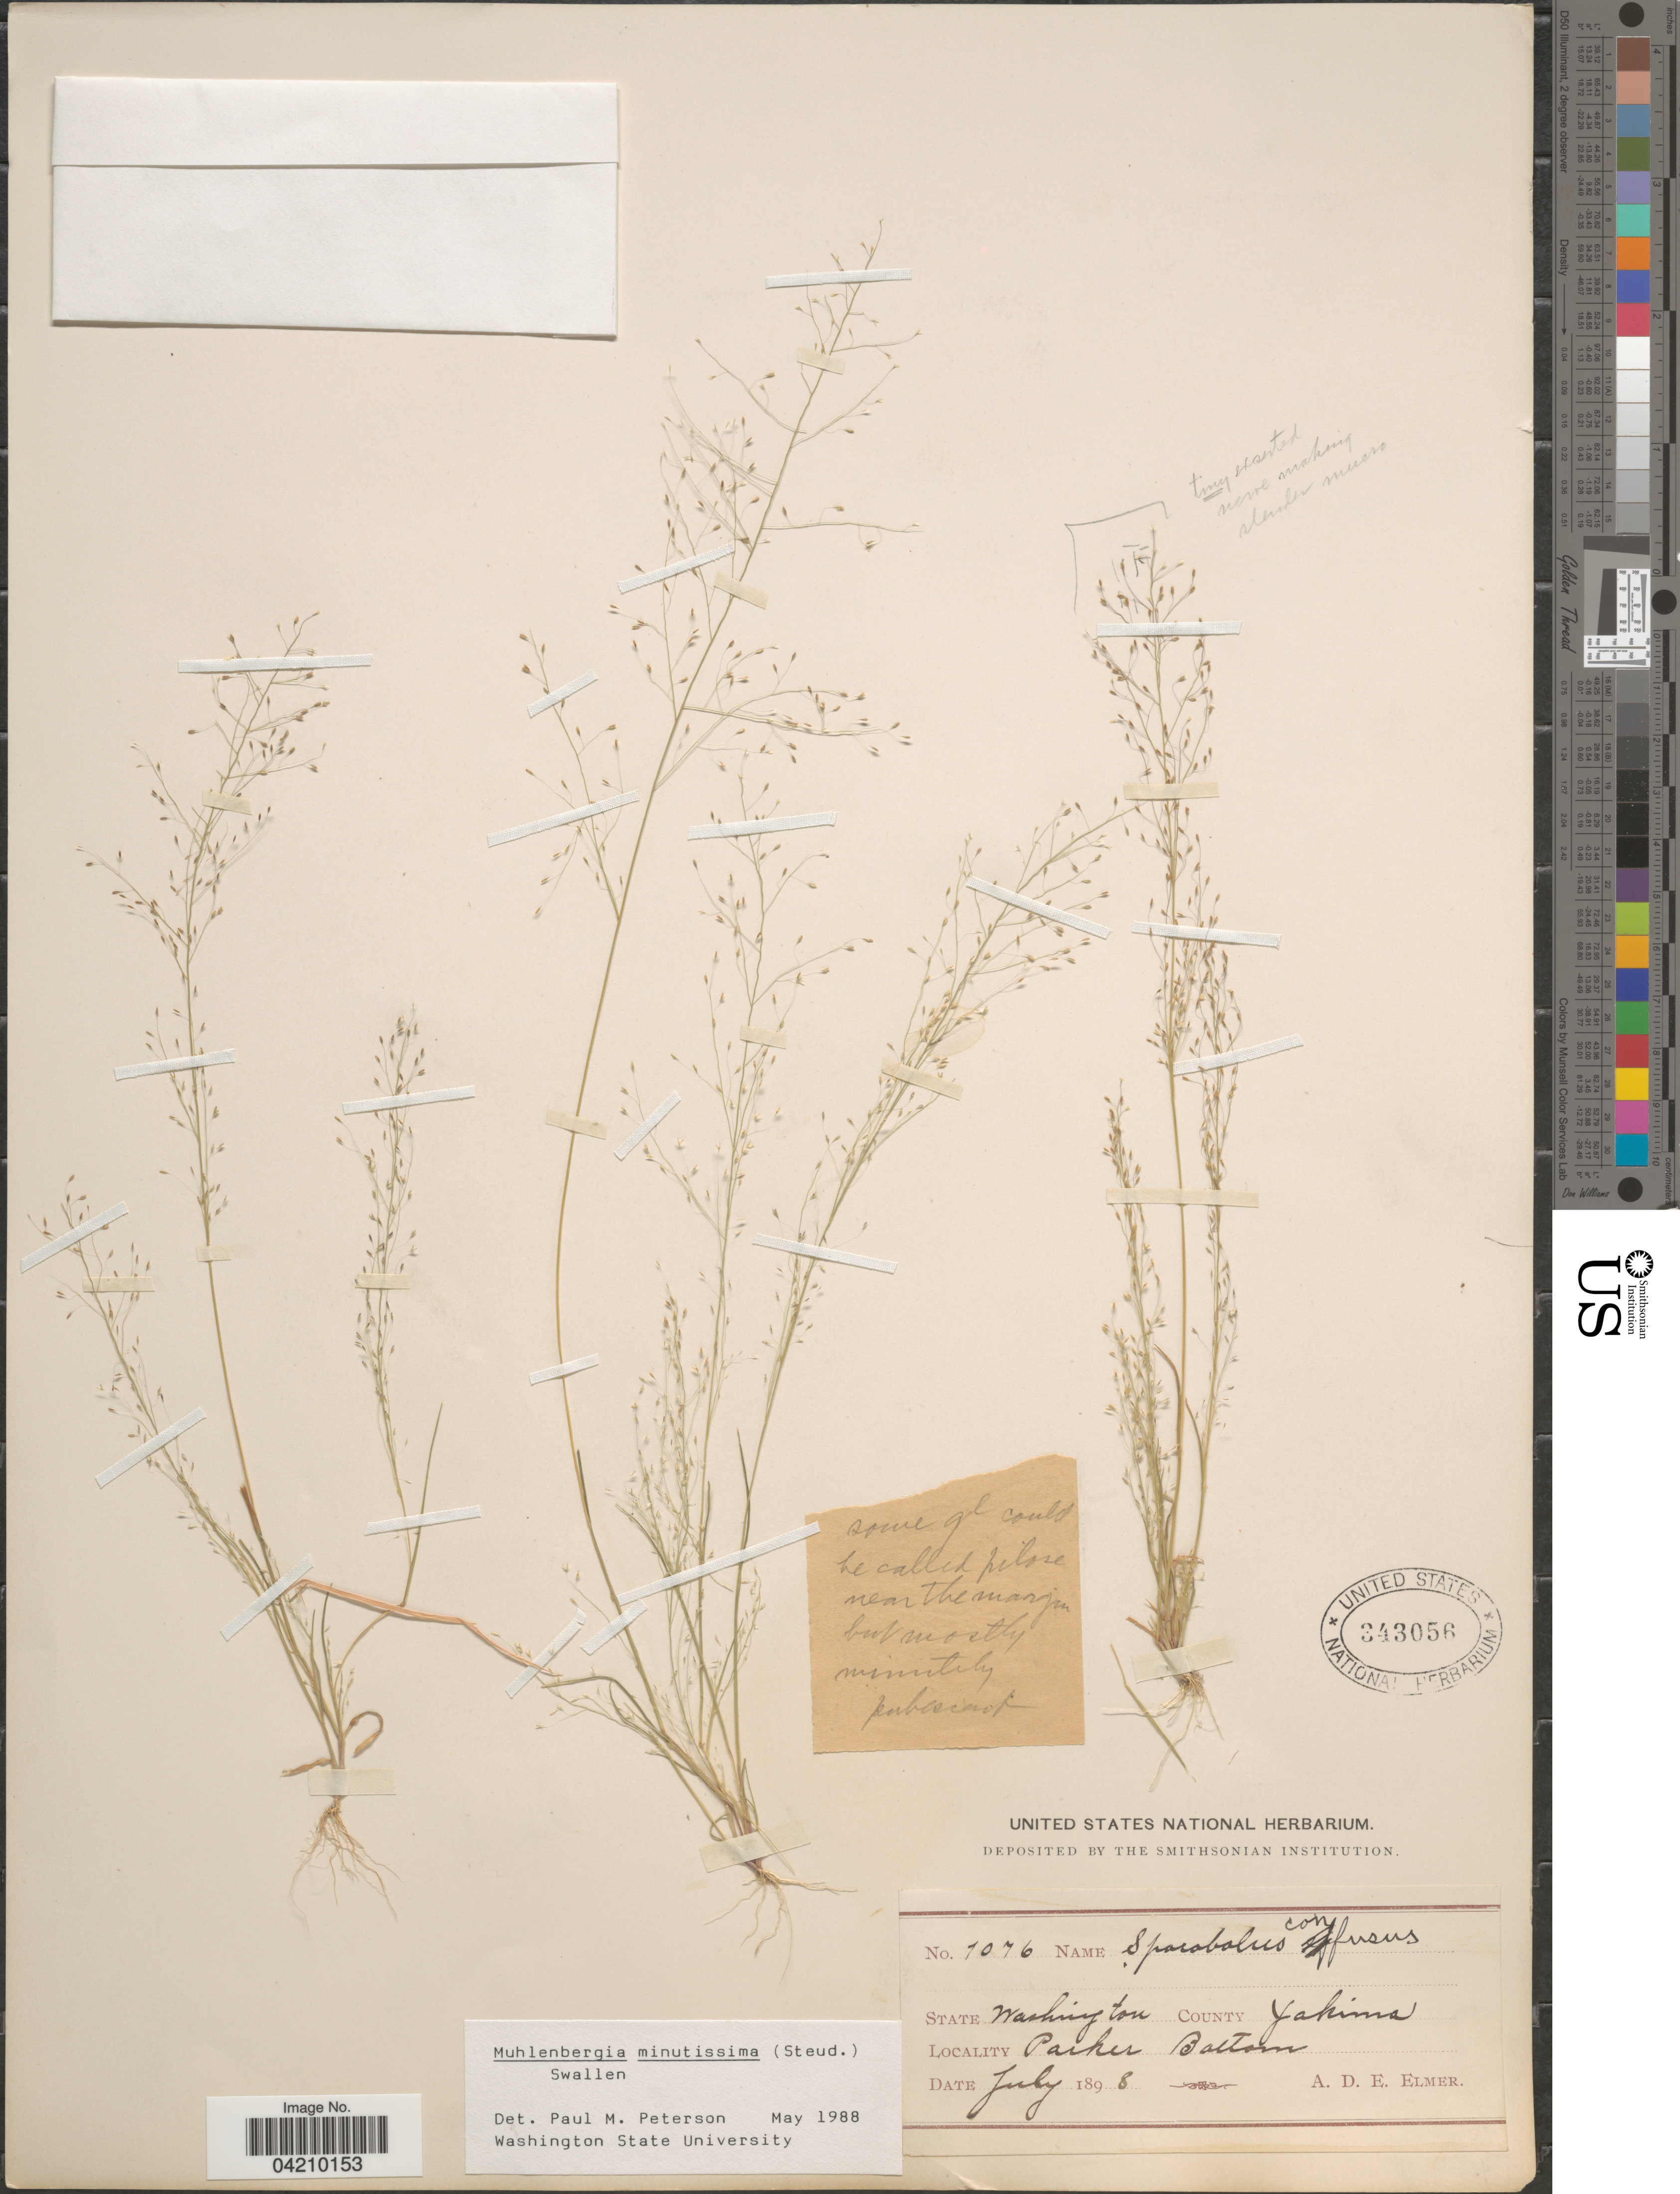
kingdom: Plantae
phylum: Tracheophyta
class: Liliopsida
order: Poales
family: Poaceae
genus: Muhlenbergia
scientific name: Muhlenbergia minutissima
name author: (Steud.) Swallen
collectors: A. D. E. Elmer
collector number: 1076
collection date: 1898-07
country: United States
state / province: Washington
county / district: Yakima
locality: County Yakima. Parker Bottom.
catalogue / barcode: US 343056